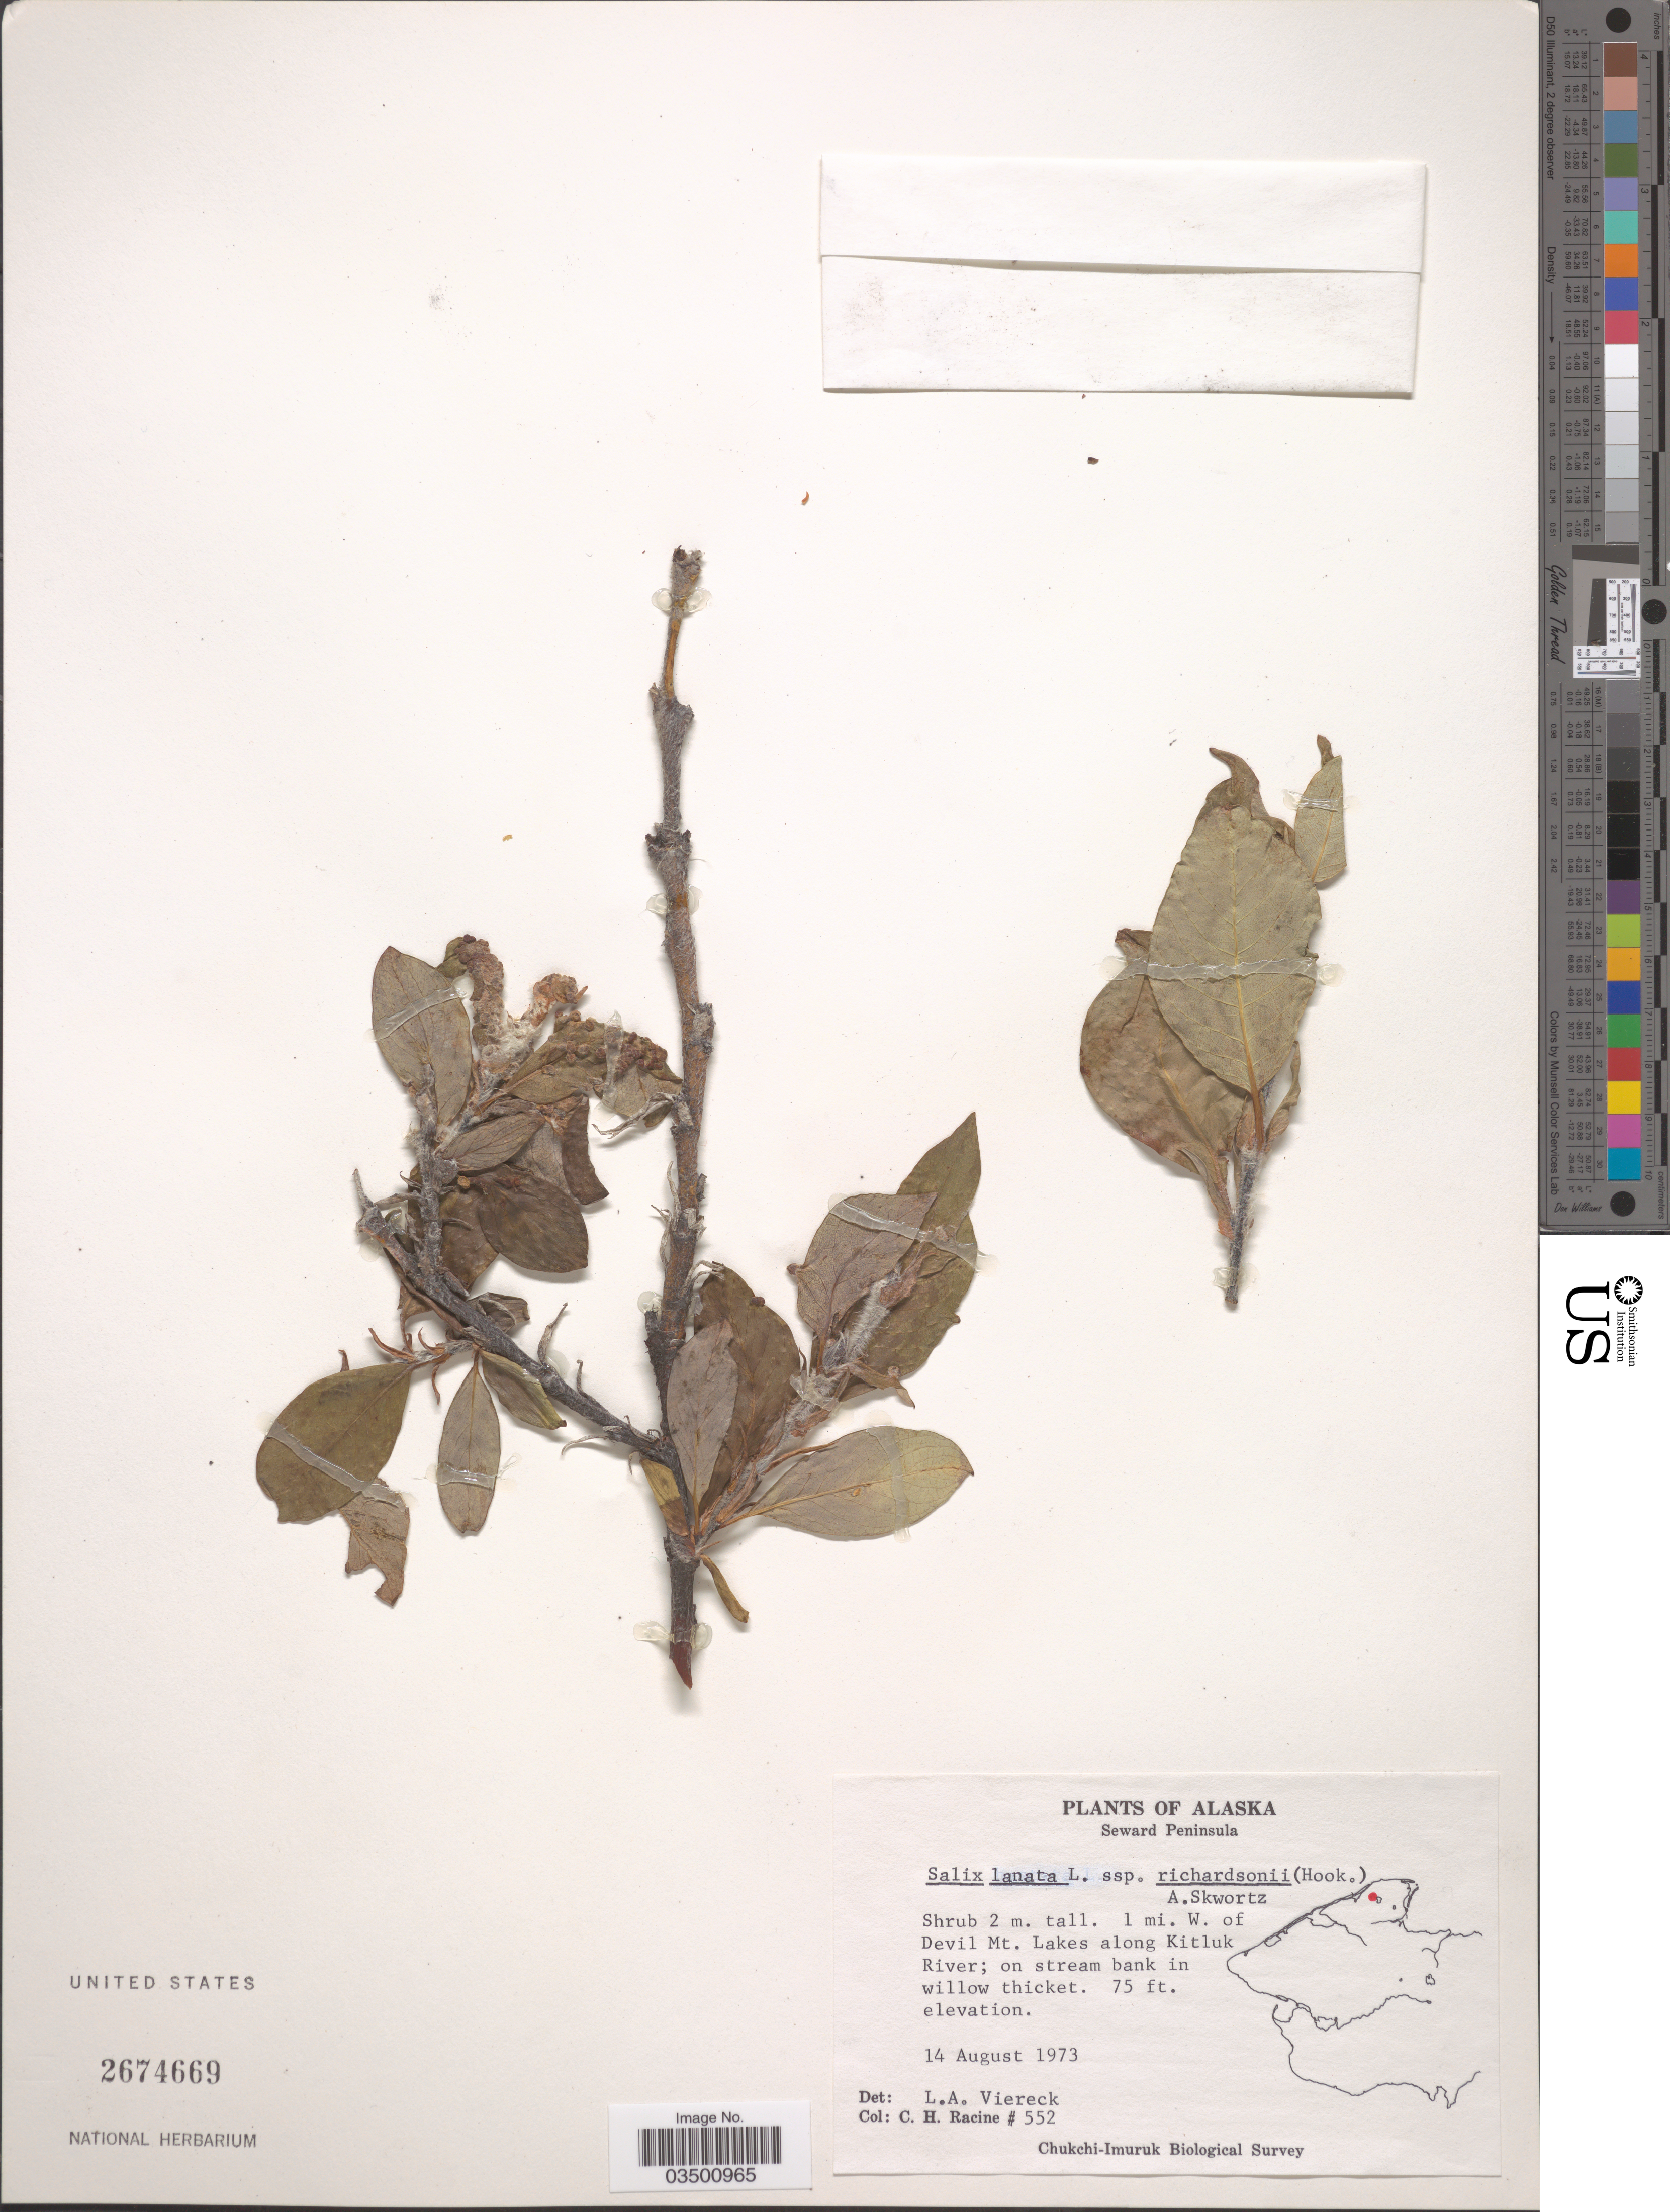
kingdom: Plantae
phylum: Tracheophyta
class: Magnoliopsida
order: Malpighiales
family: Salicaceae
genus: Salix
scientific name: Salix lanata subsp. richardsonii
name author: (Hook.) A.K. Skvortsov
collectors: C. Racine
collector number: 552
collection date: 1973-08-14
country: United States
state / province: Alaska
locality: Seward Peninsula. 1 mi. W. of Devil Mt. Lakes along Kitluk River; on stream bank in willow thicket.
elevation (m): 23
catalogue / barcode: US 2674669